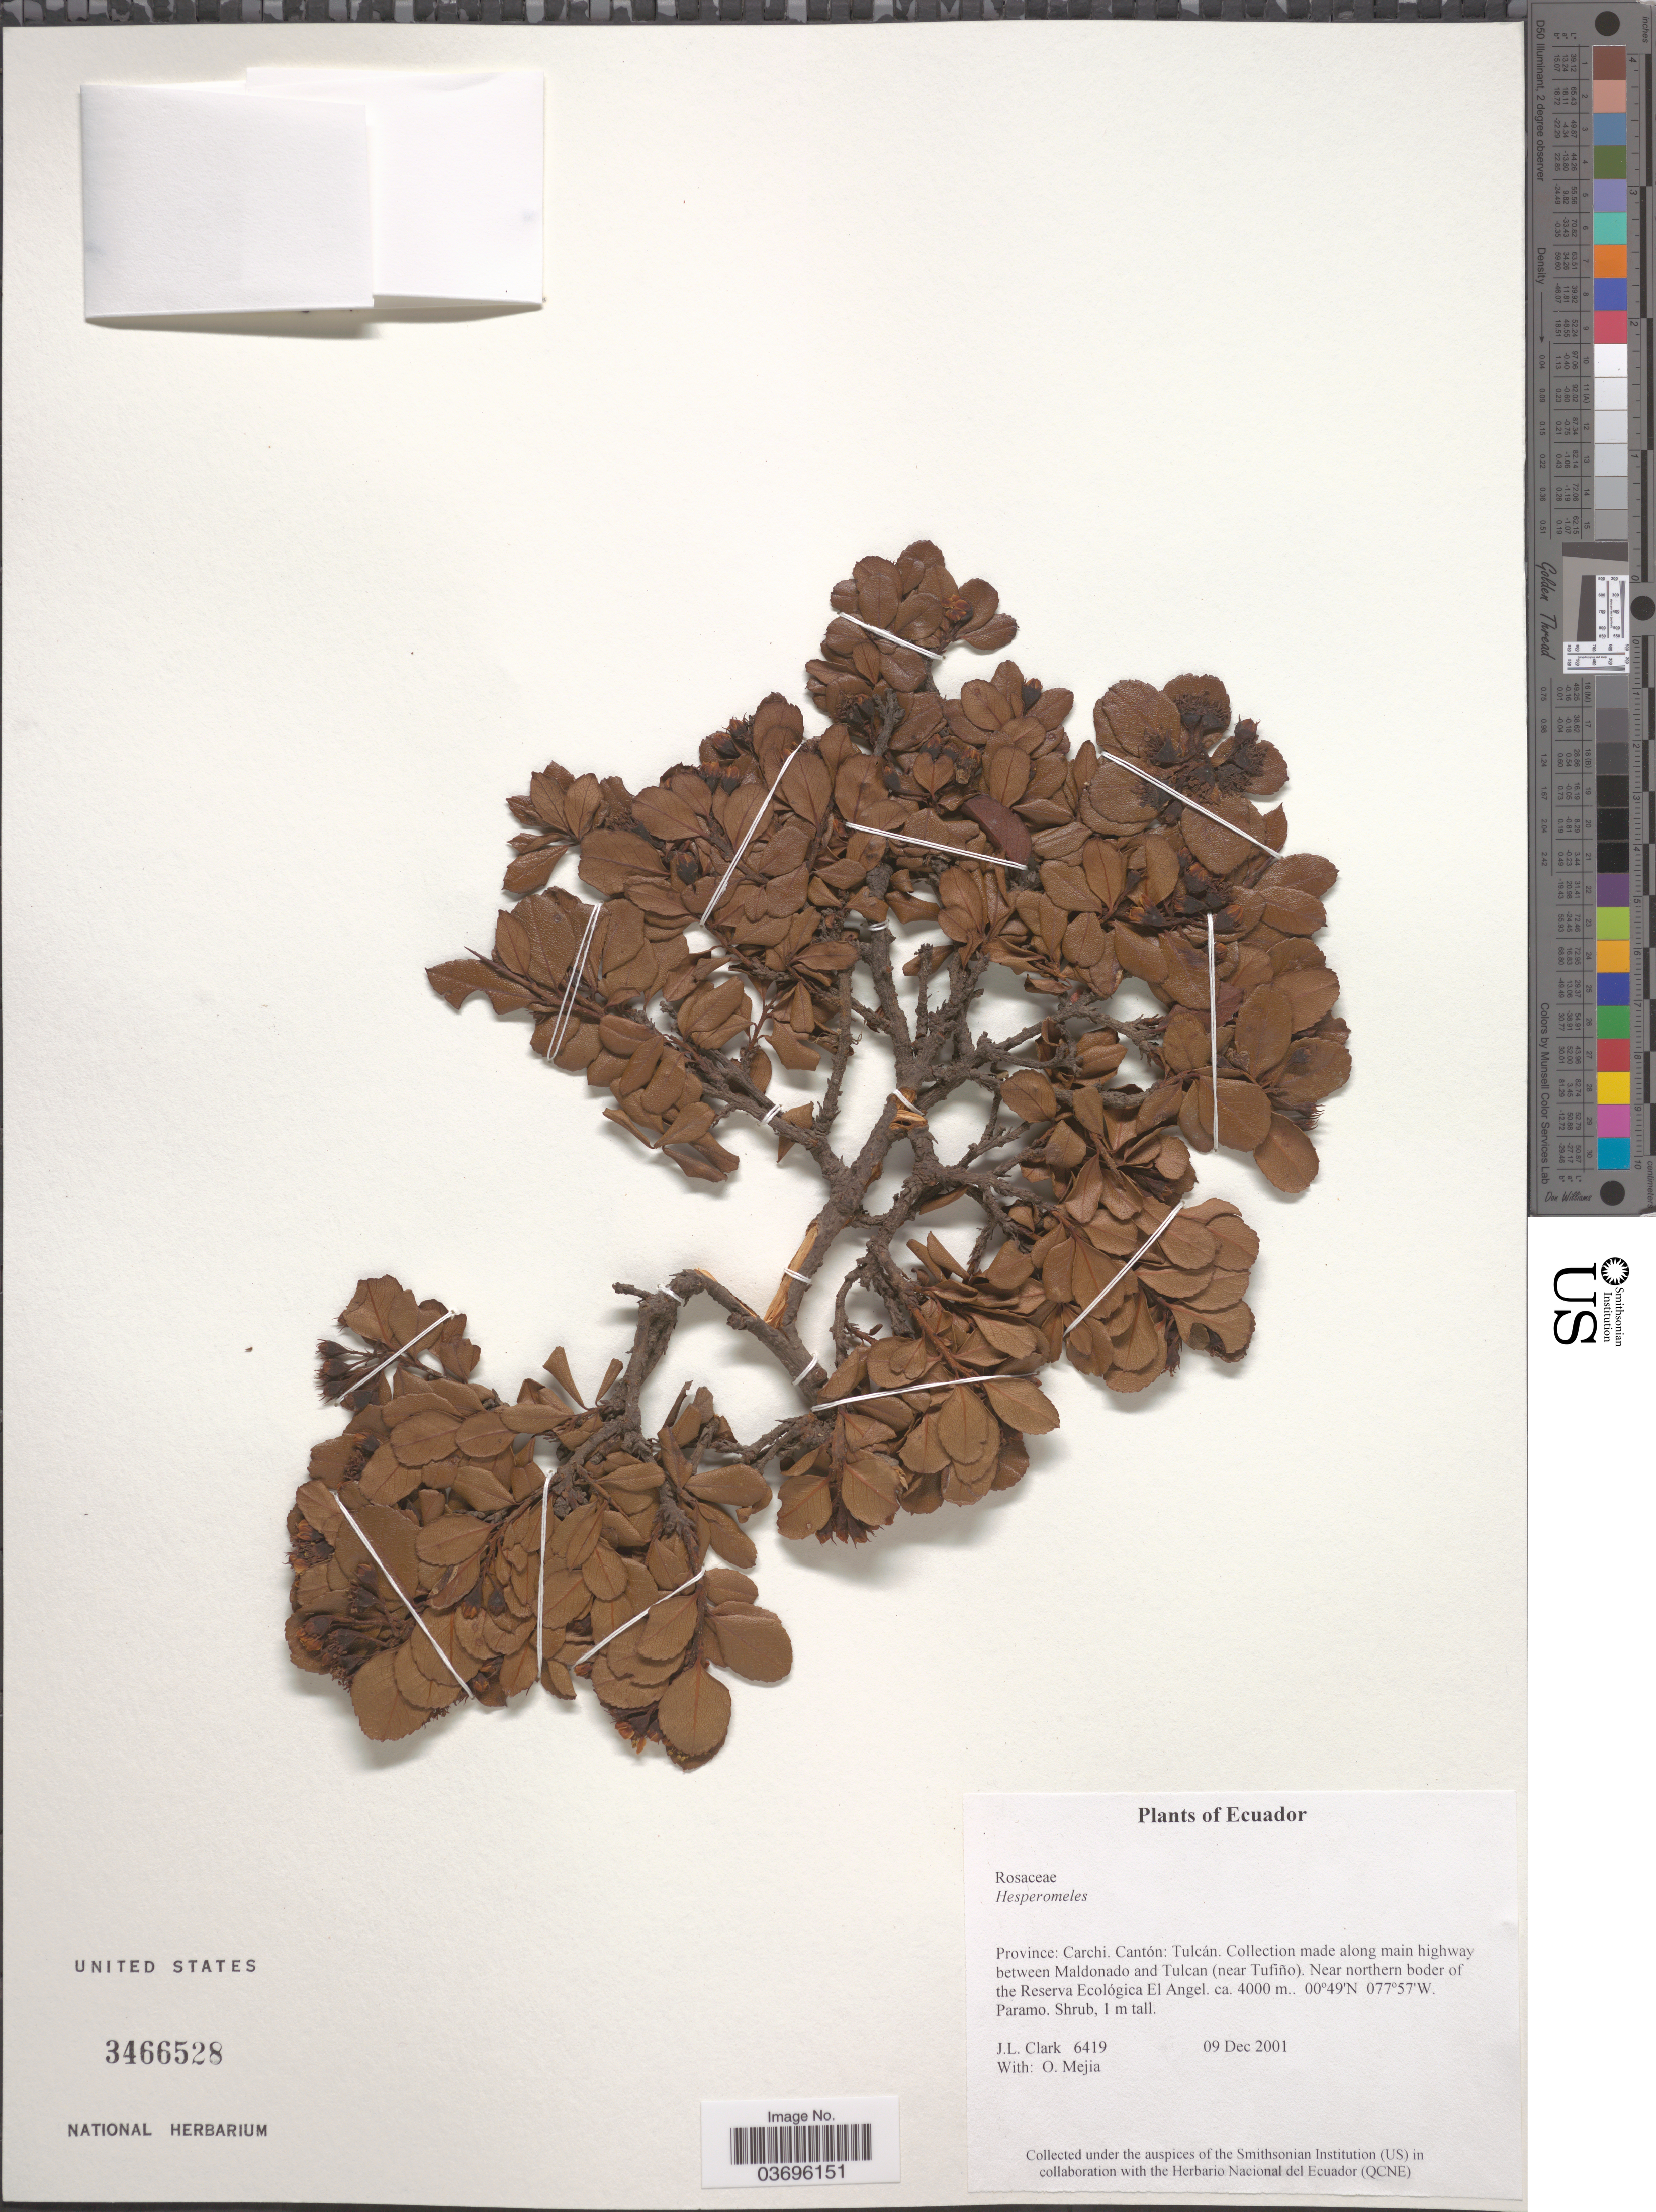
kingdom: Plantae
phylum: Tracheophyta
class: Magnoliopsida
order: Rosales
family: Rosaceae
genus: Hesperomeles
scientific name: Hesperomeles sp.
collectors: J. L. Clark & O. Meija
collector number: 6419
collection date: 2001-12-09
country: Ecuador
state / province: Carchi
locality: Cantón: Tulcán. Along amin highway between Maldonado and Tulcan (near Tufiño). Near northern border of the Reserva Ecológica El Angel.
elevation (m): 4000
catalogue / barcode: US 3466528